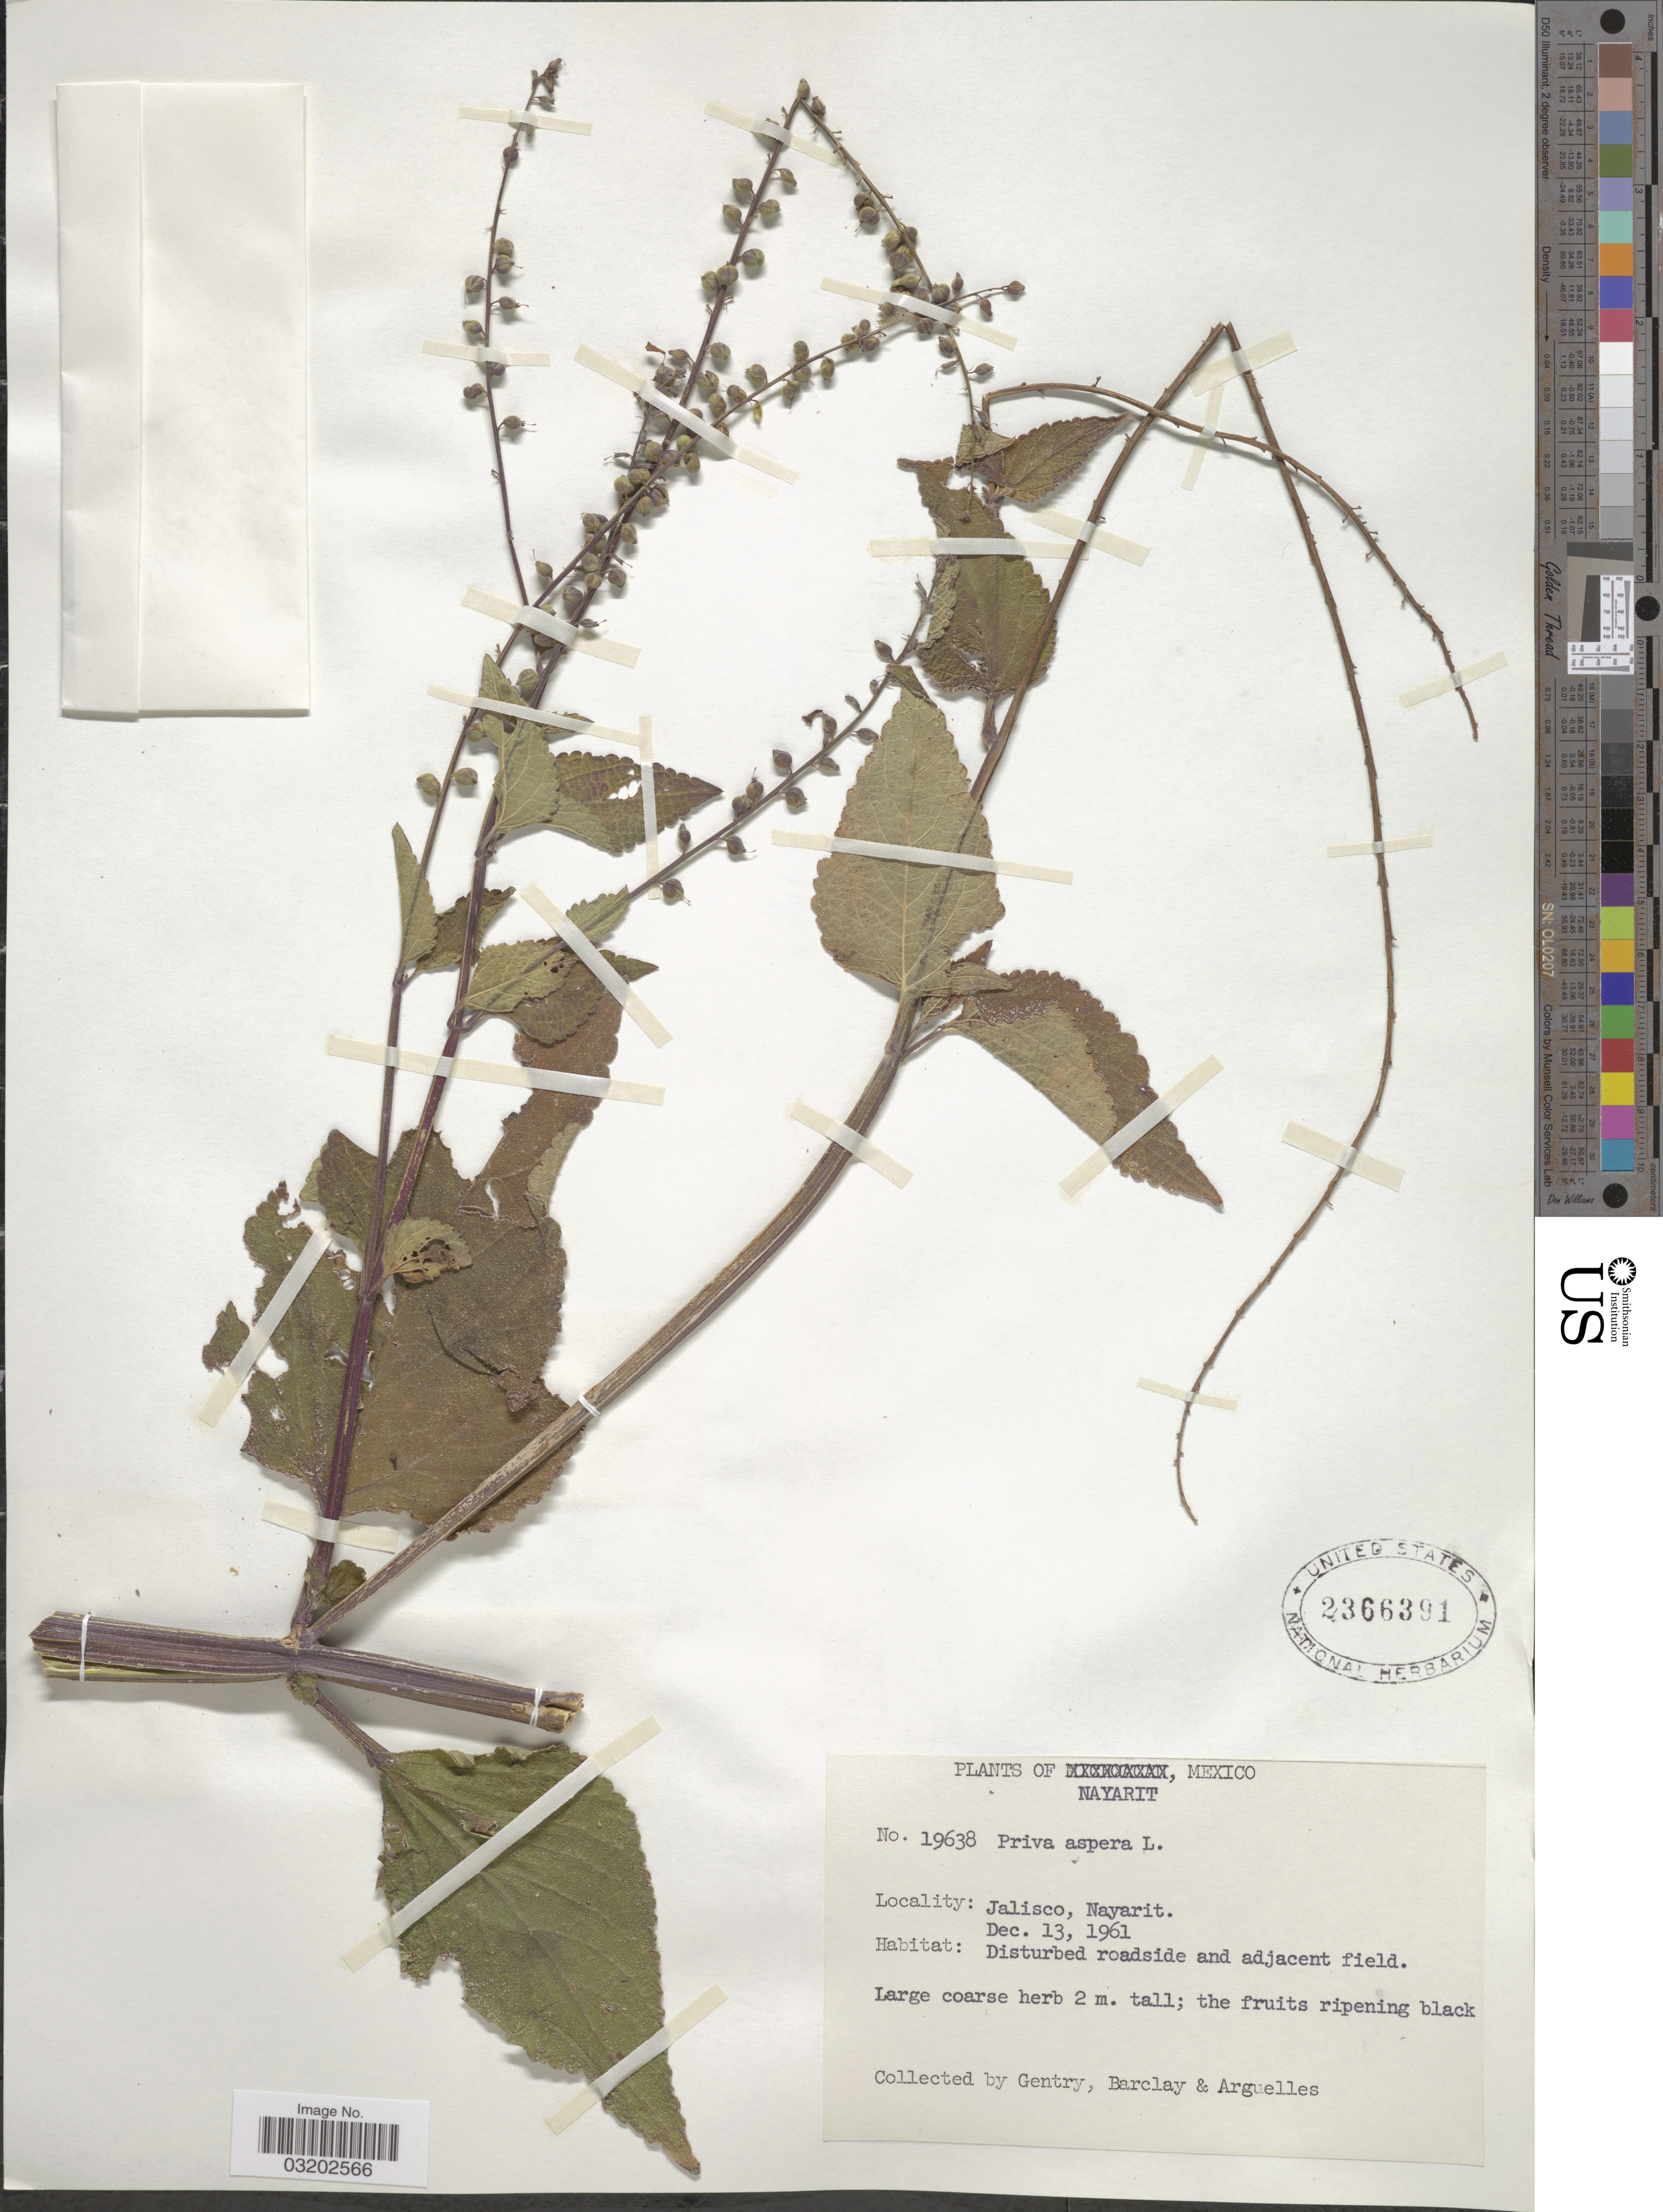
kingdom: Plantae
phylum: Tracheophyta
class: Magnoliopsida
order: Lamiales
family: Verbenaceae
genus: Priva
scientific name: Priva aspera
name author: Kunth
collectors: Gentry, --, -- Barclay & Arguelles, --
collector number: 19638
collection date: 1961-12-13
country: Mexico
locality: Jalisco, Nayarit.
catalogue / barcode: US 2366391